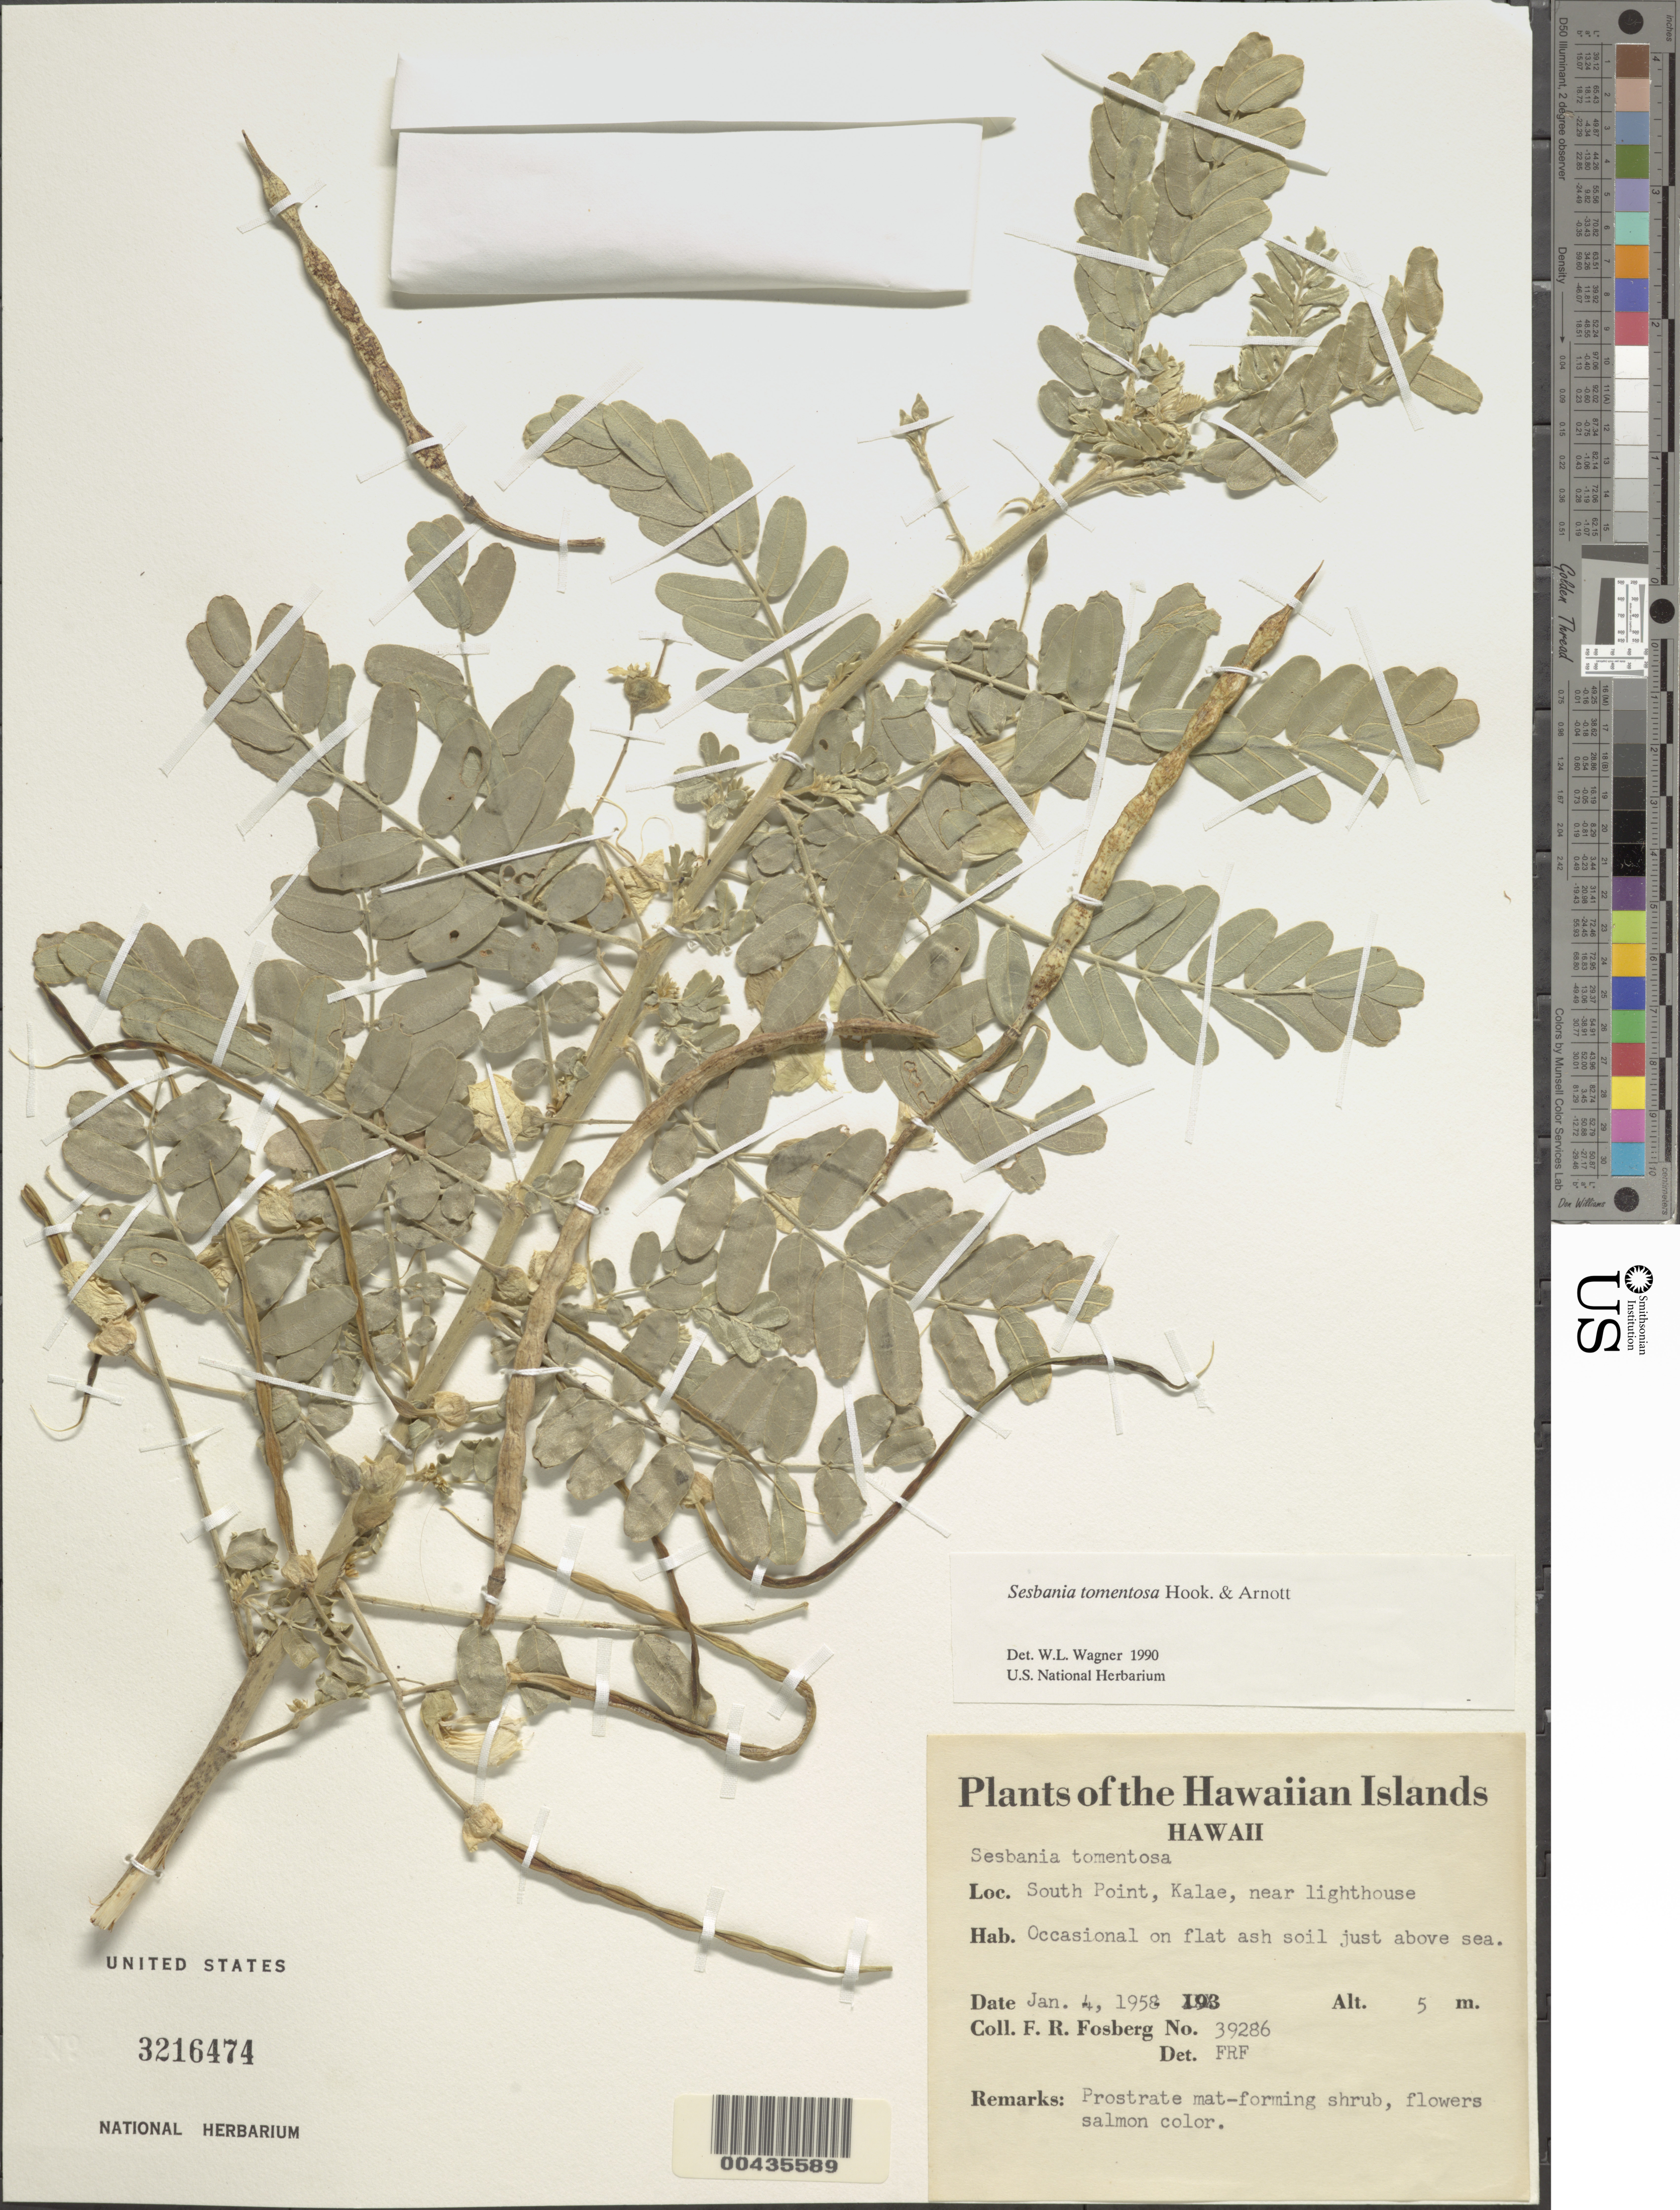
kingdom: Plantae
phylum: Tracheophyta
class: Magnoliopsida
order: Fabales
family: Fabaceae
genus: Sesbania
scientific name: Sesbania tomentosa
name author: Hook. & Arn.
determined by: Fosberg, F. R.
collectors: F. R. Fosberg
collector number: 39286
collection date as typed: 4 Jan 1958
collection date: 1958-01-04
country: United States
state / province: Hawaii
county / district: Hawaii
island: Hawaii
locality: South Point, Kalae, near lighthouse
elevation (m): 5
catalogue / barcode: US 3216474